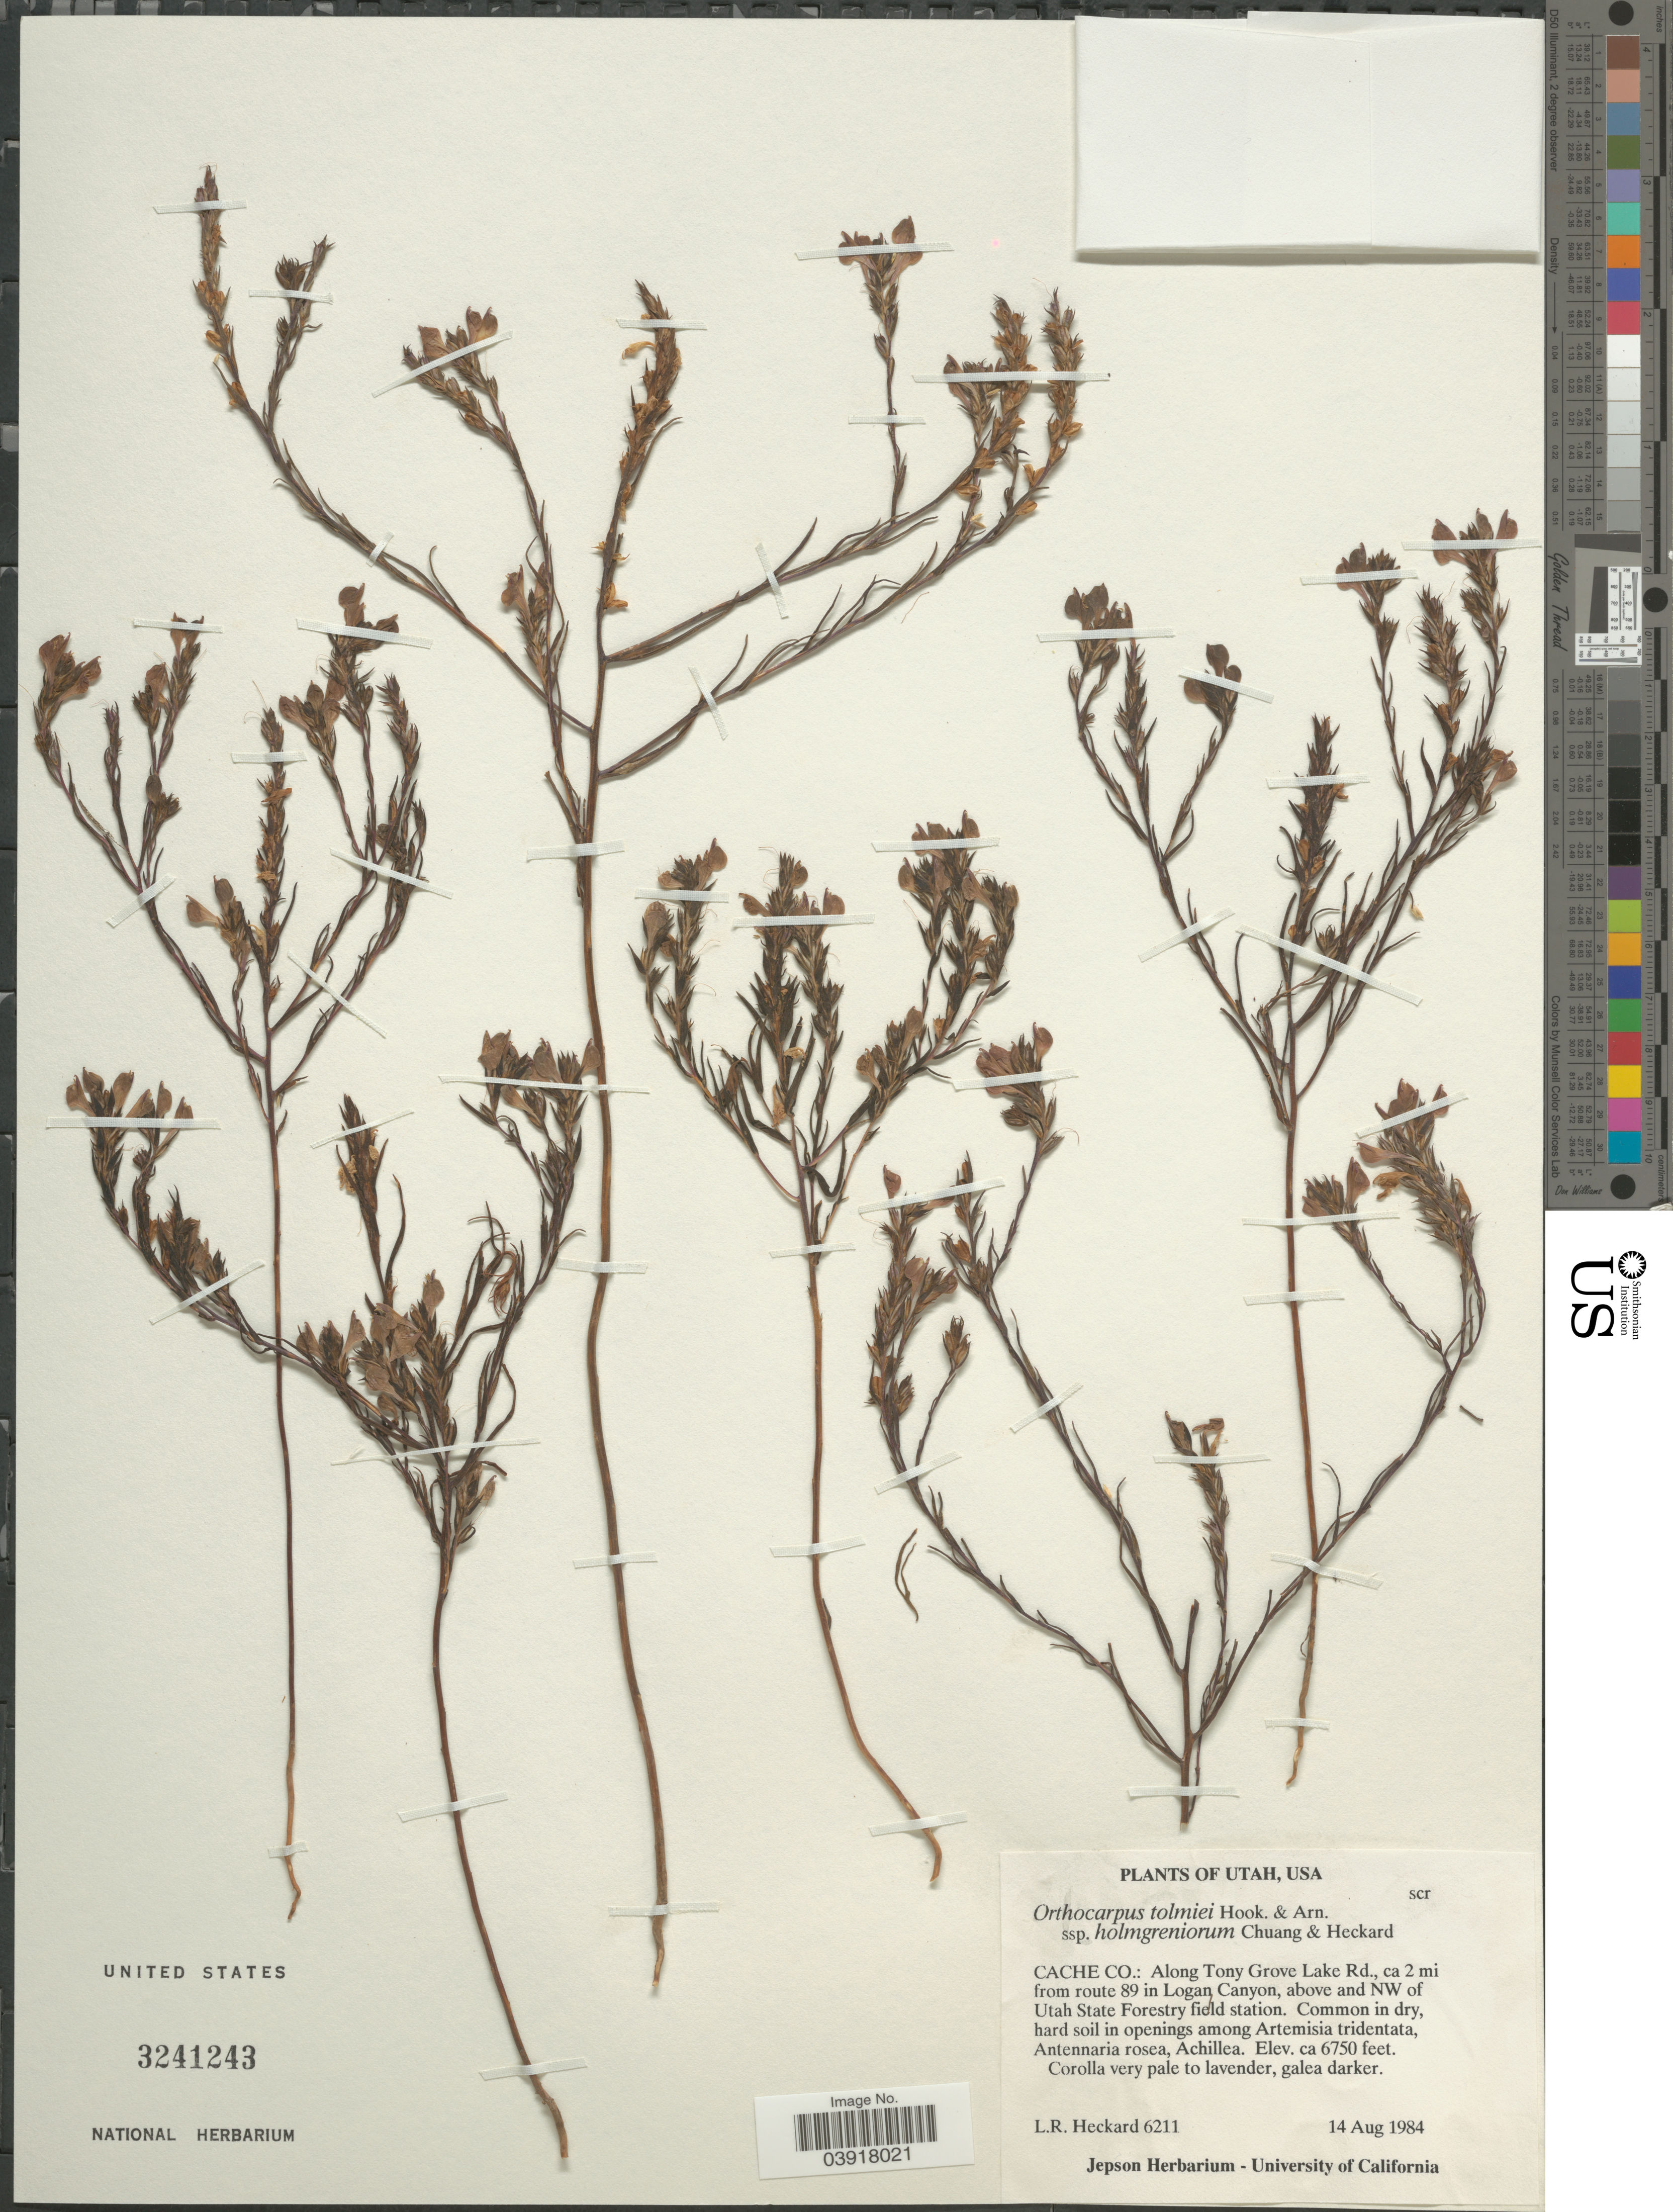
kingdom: Plantae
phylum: Tracheophyta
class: Magnoliopsida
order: Lamiales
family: Orobanchaceae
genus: Orthocarpus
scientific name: Orthocarpus tolmiei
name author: Hook. & Arn.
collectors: L. R. Heckard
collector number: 6211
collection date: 1984-08-14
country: United States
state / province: Utah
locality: Cache Co.: Along Tony Grove Lake Rd., ca 2 mi from route 89 in Logan Canyon, above and NW of Utah State Forestry field station.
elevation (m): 2057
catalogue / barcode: US 3241243